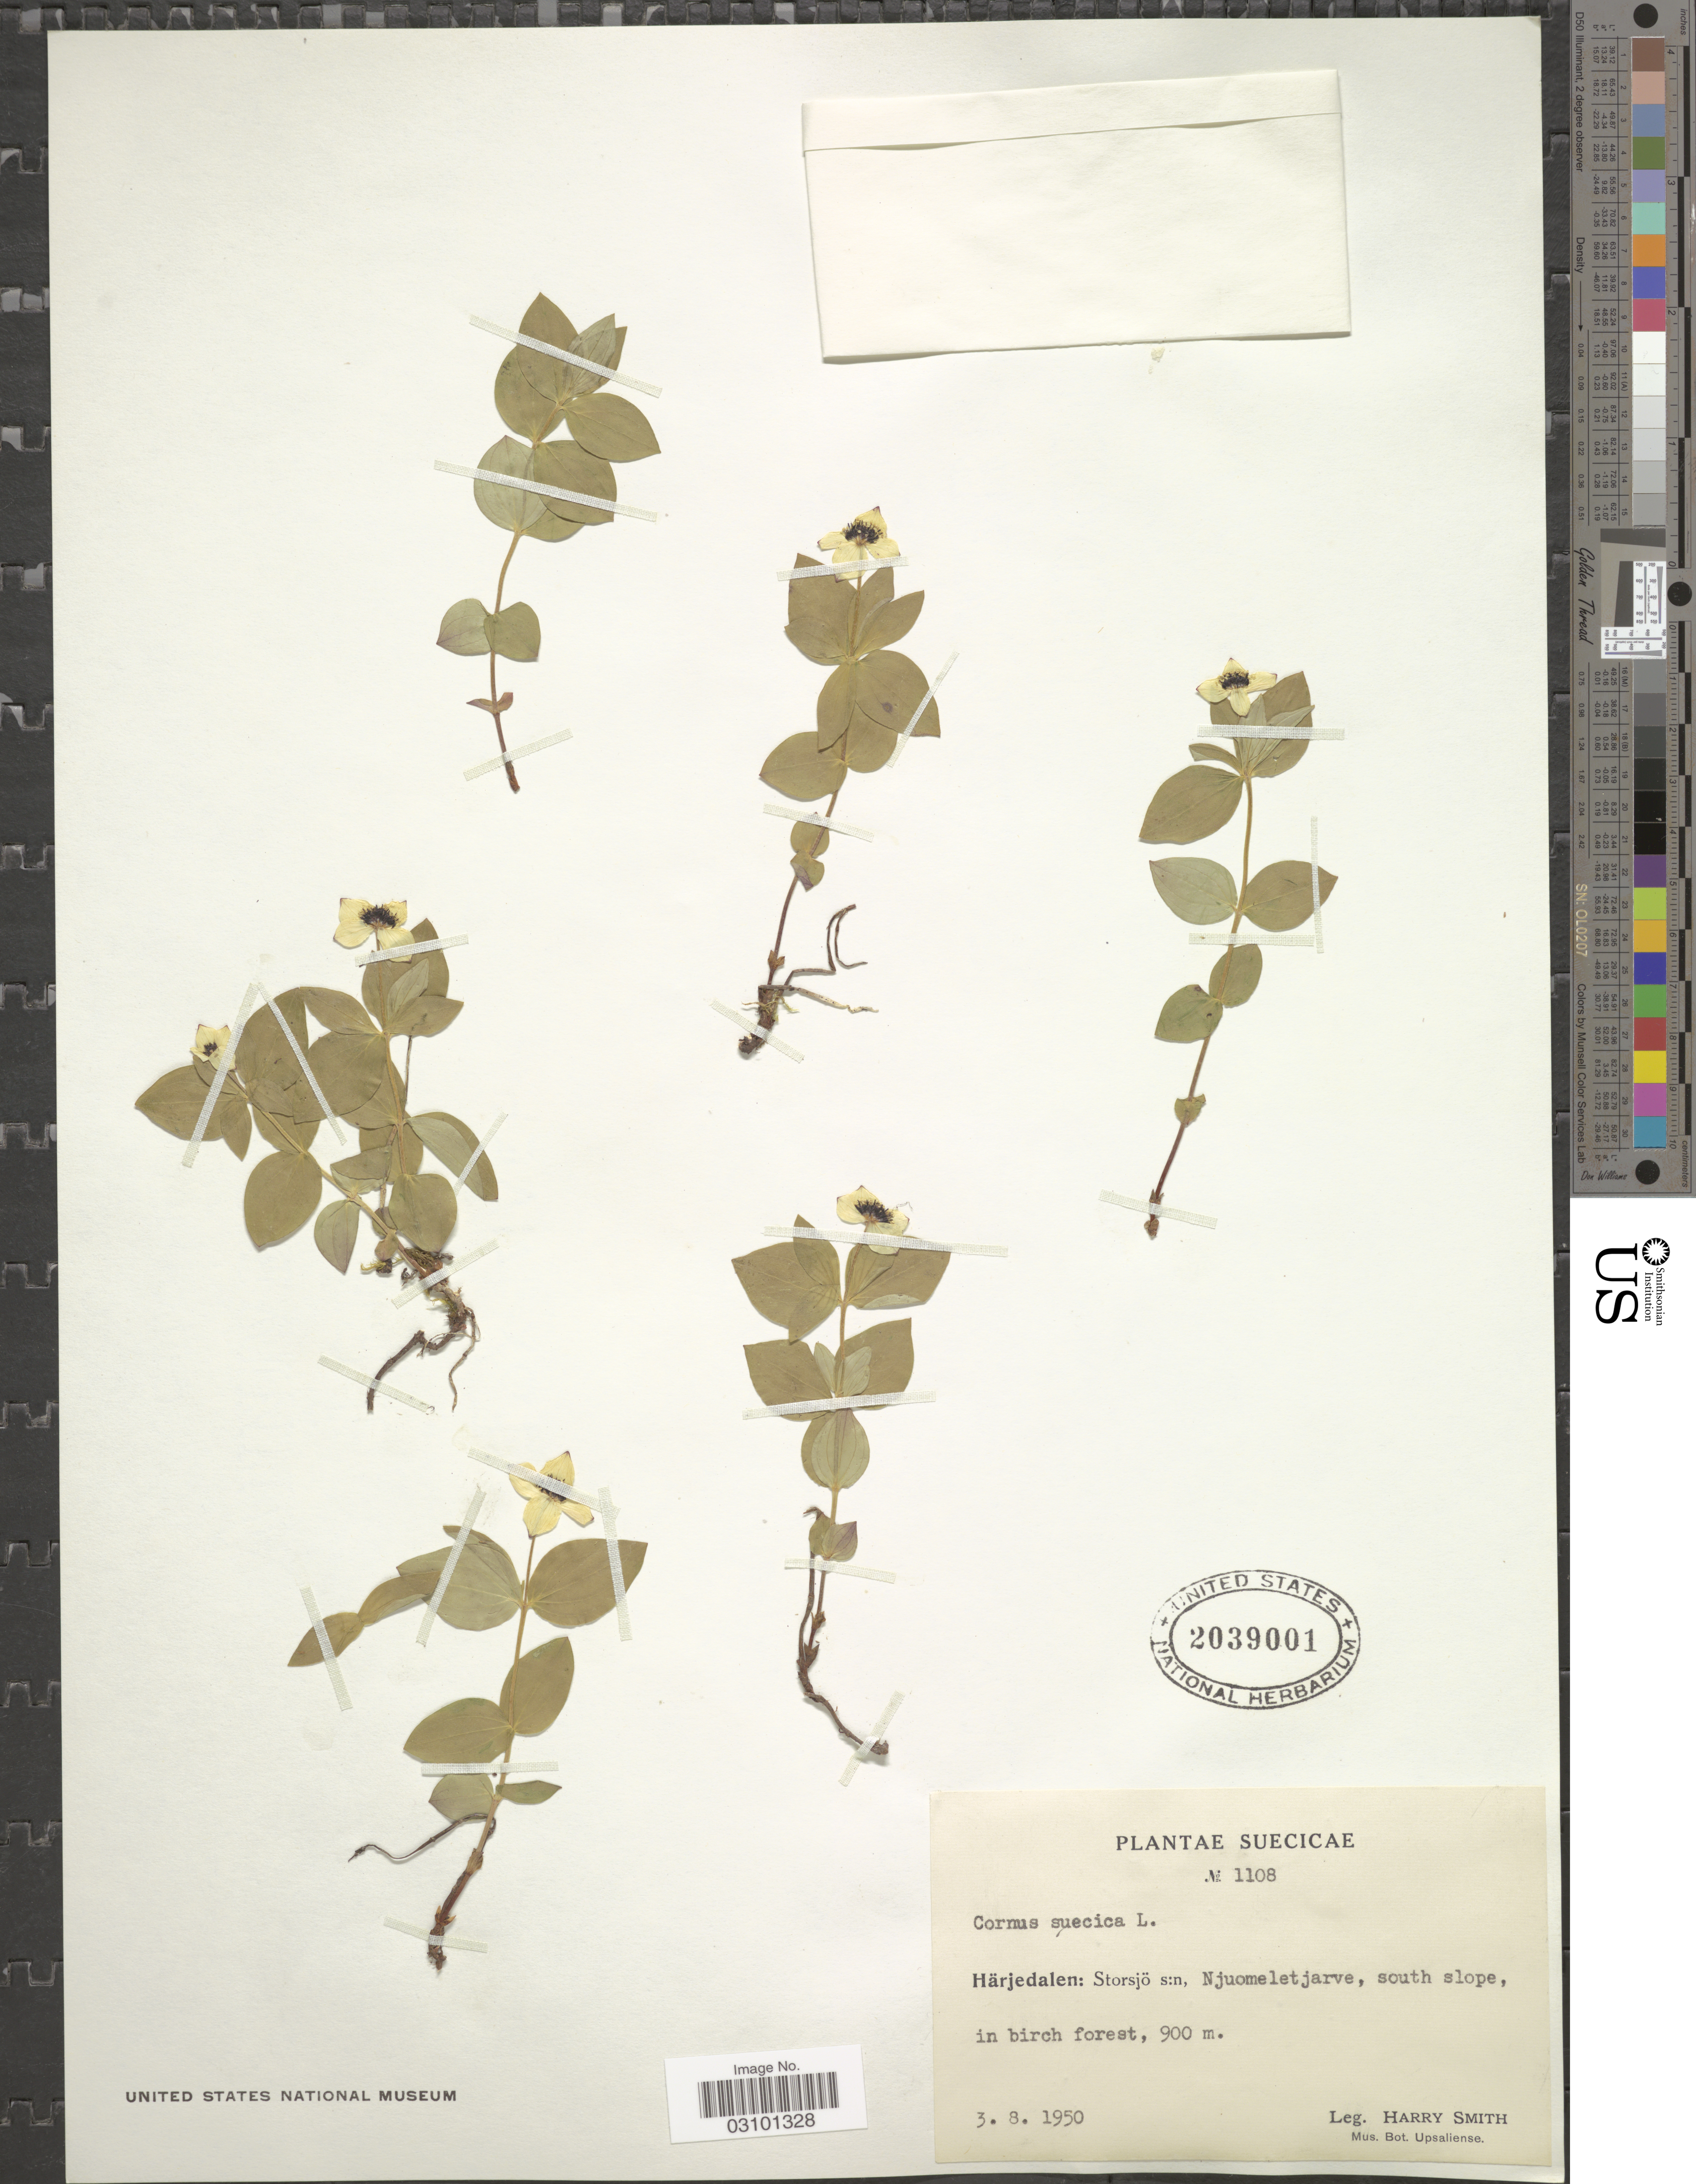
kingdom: Plantae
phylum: Tracheophyta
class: Magnoliopsida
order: Cornales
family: Cornaceae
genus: Cornus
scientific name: Cornus suecica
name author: L.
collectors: H. Smith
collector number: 1108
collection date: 1950-08-03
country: Sweden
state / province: Jamtland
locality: Suecicae. Härjedalen: Storsjö s:n, Njuomeletjarve, south slope.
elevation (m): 900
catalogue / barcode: US 2039001